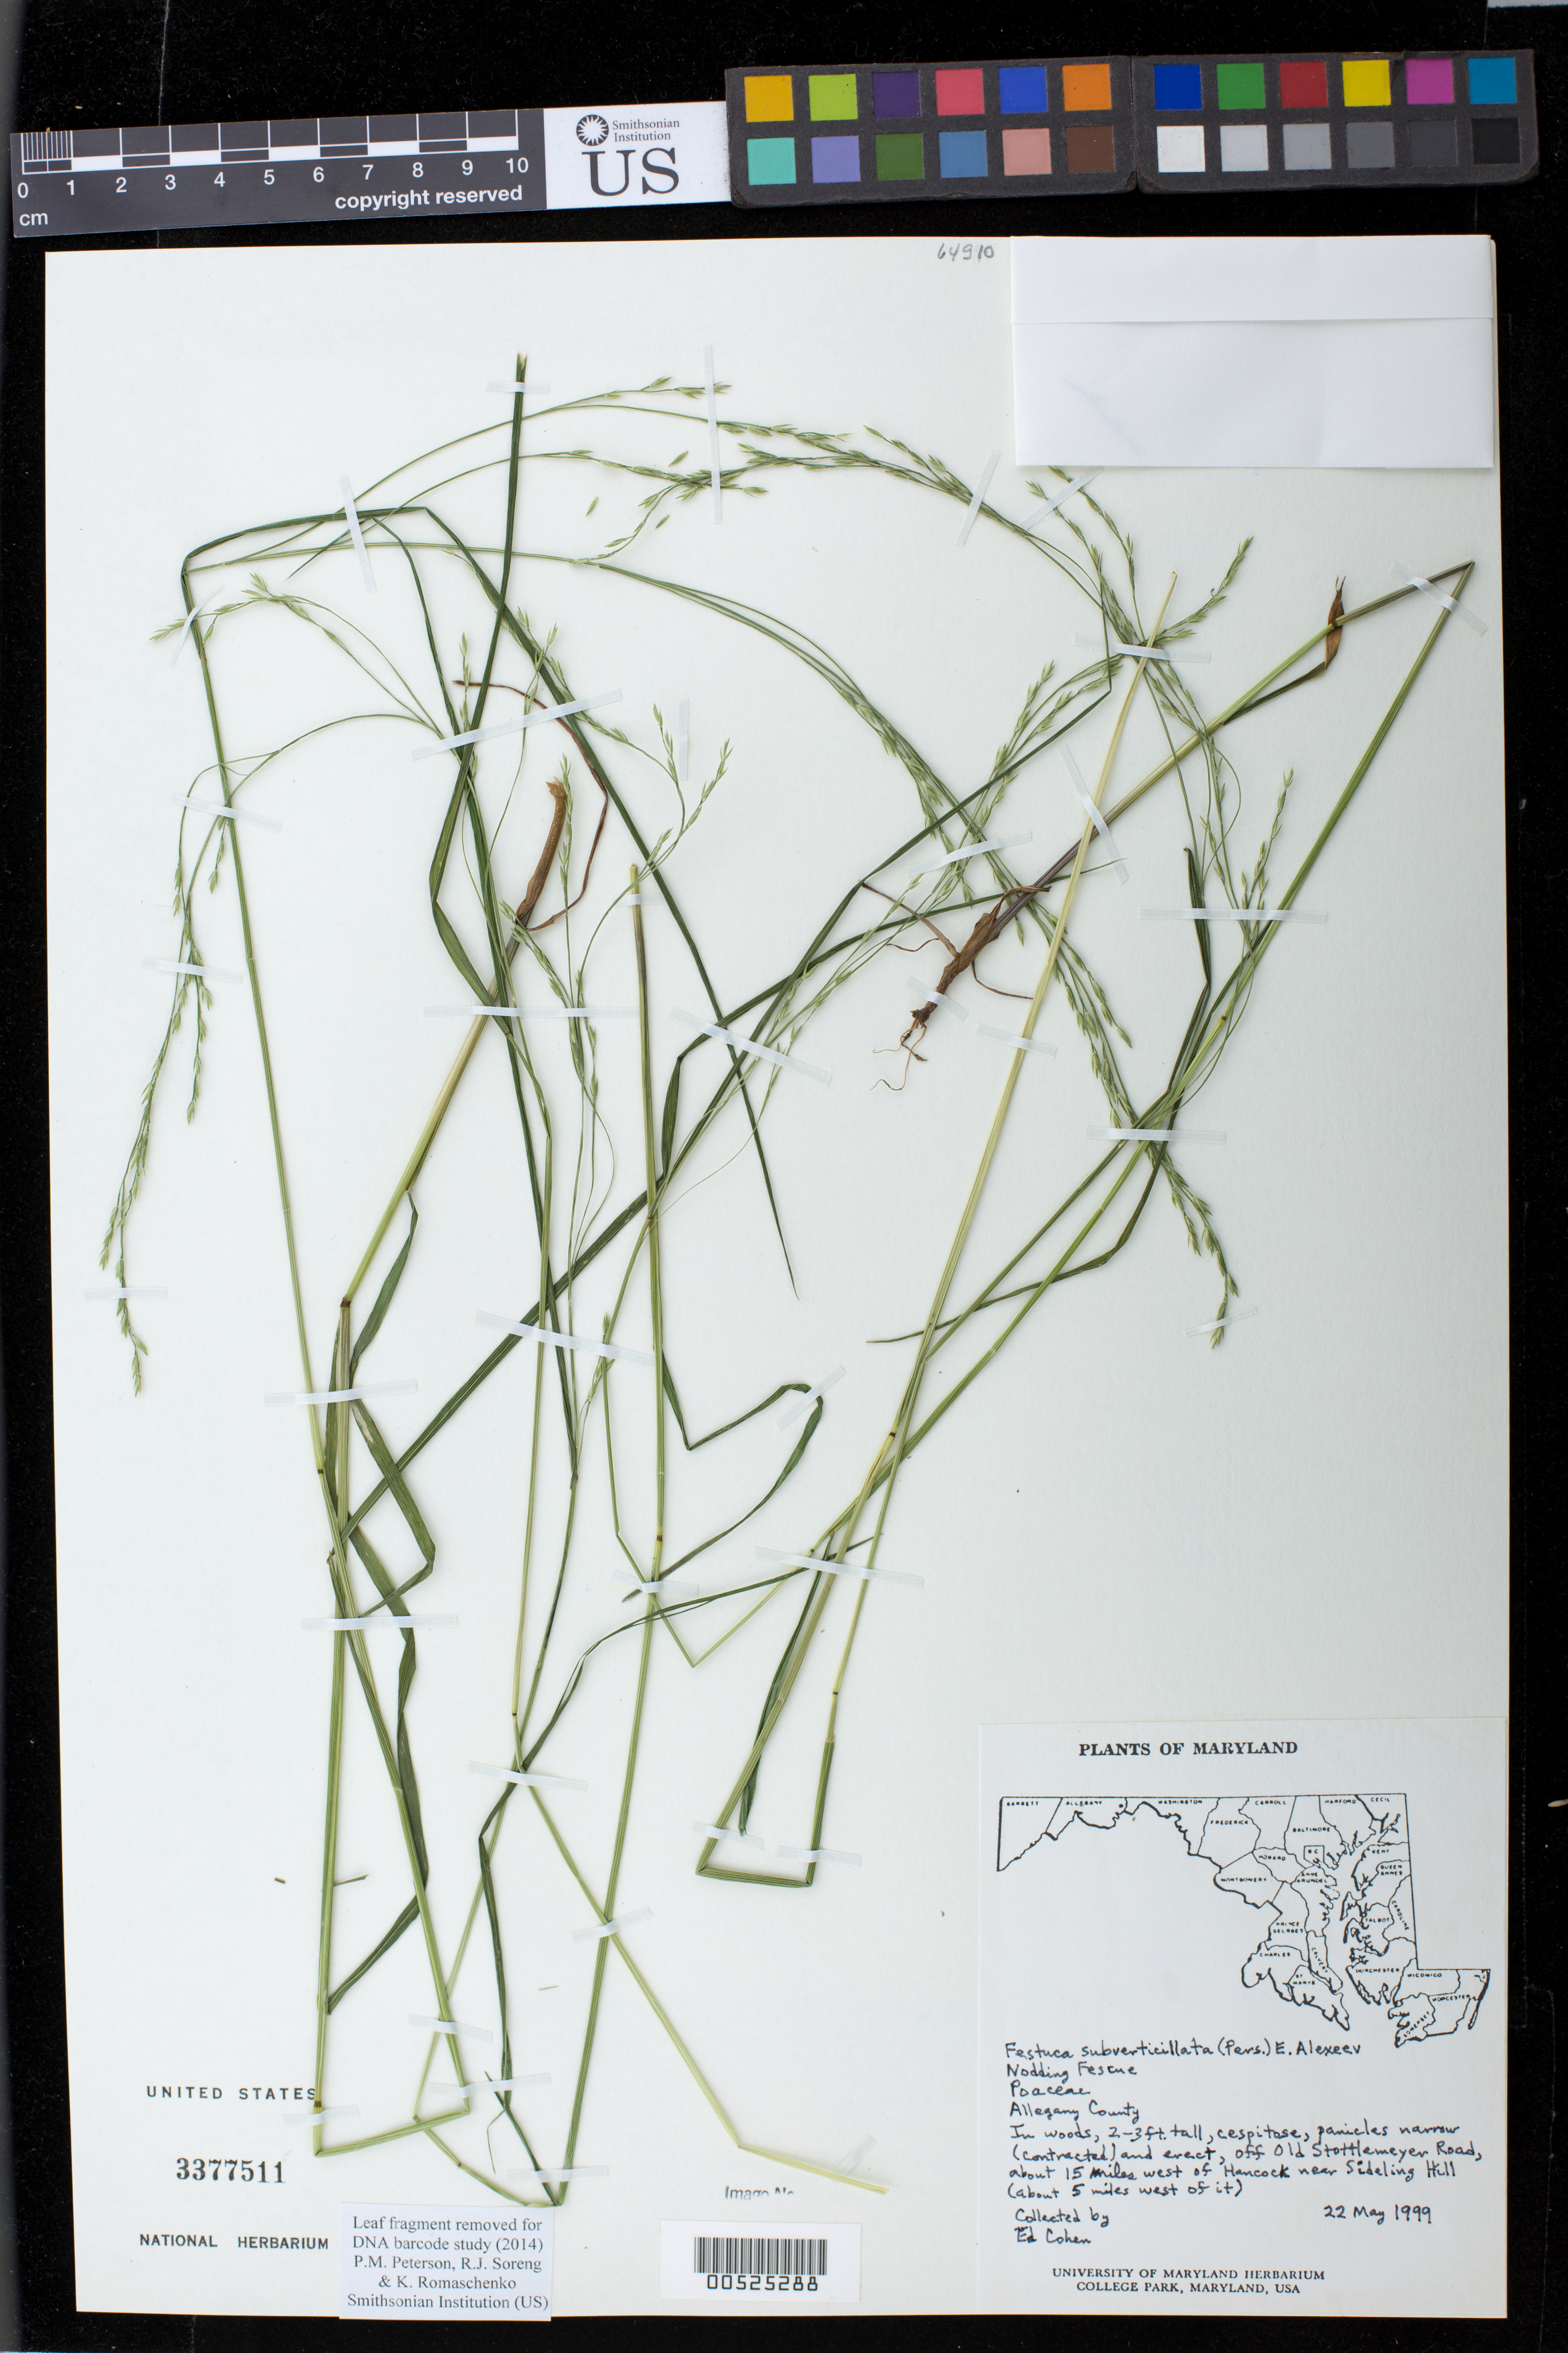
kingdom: Plantae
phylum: Tracheophyta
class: Liliopsida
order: Poales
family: Poaceae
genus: Festuca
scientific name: Festuca subverticillata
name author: (Pers.) E.B. Alexeev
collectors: E. Cohen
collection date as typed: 22 May 1999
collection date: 1999-05-22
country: United States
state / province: Maryland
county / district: Allegany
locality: About 15 miles west of hancock near sideling hill (about 5 miles west of it), off stottlemeyer road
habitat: In woods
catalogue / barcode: US 3377511